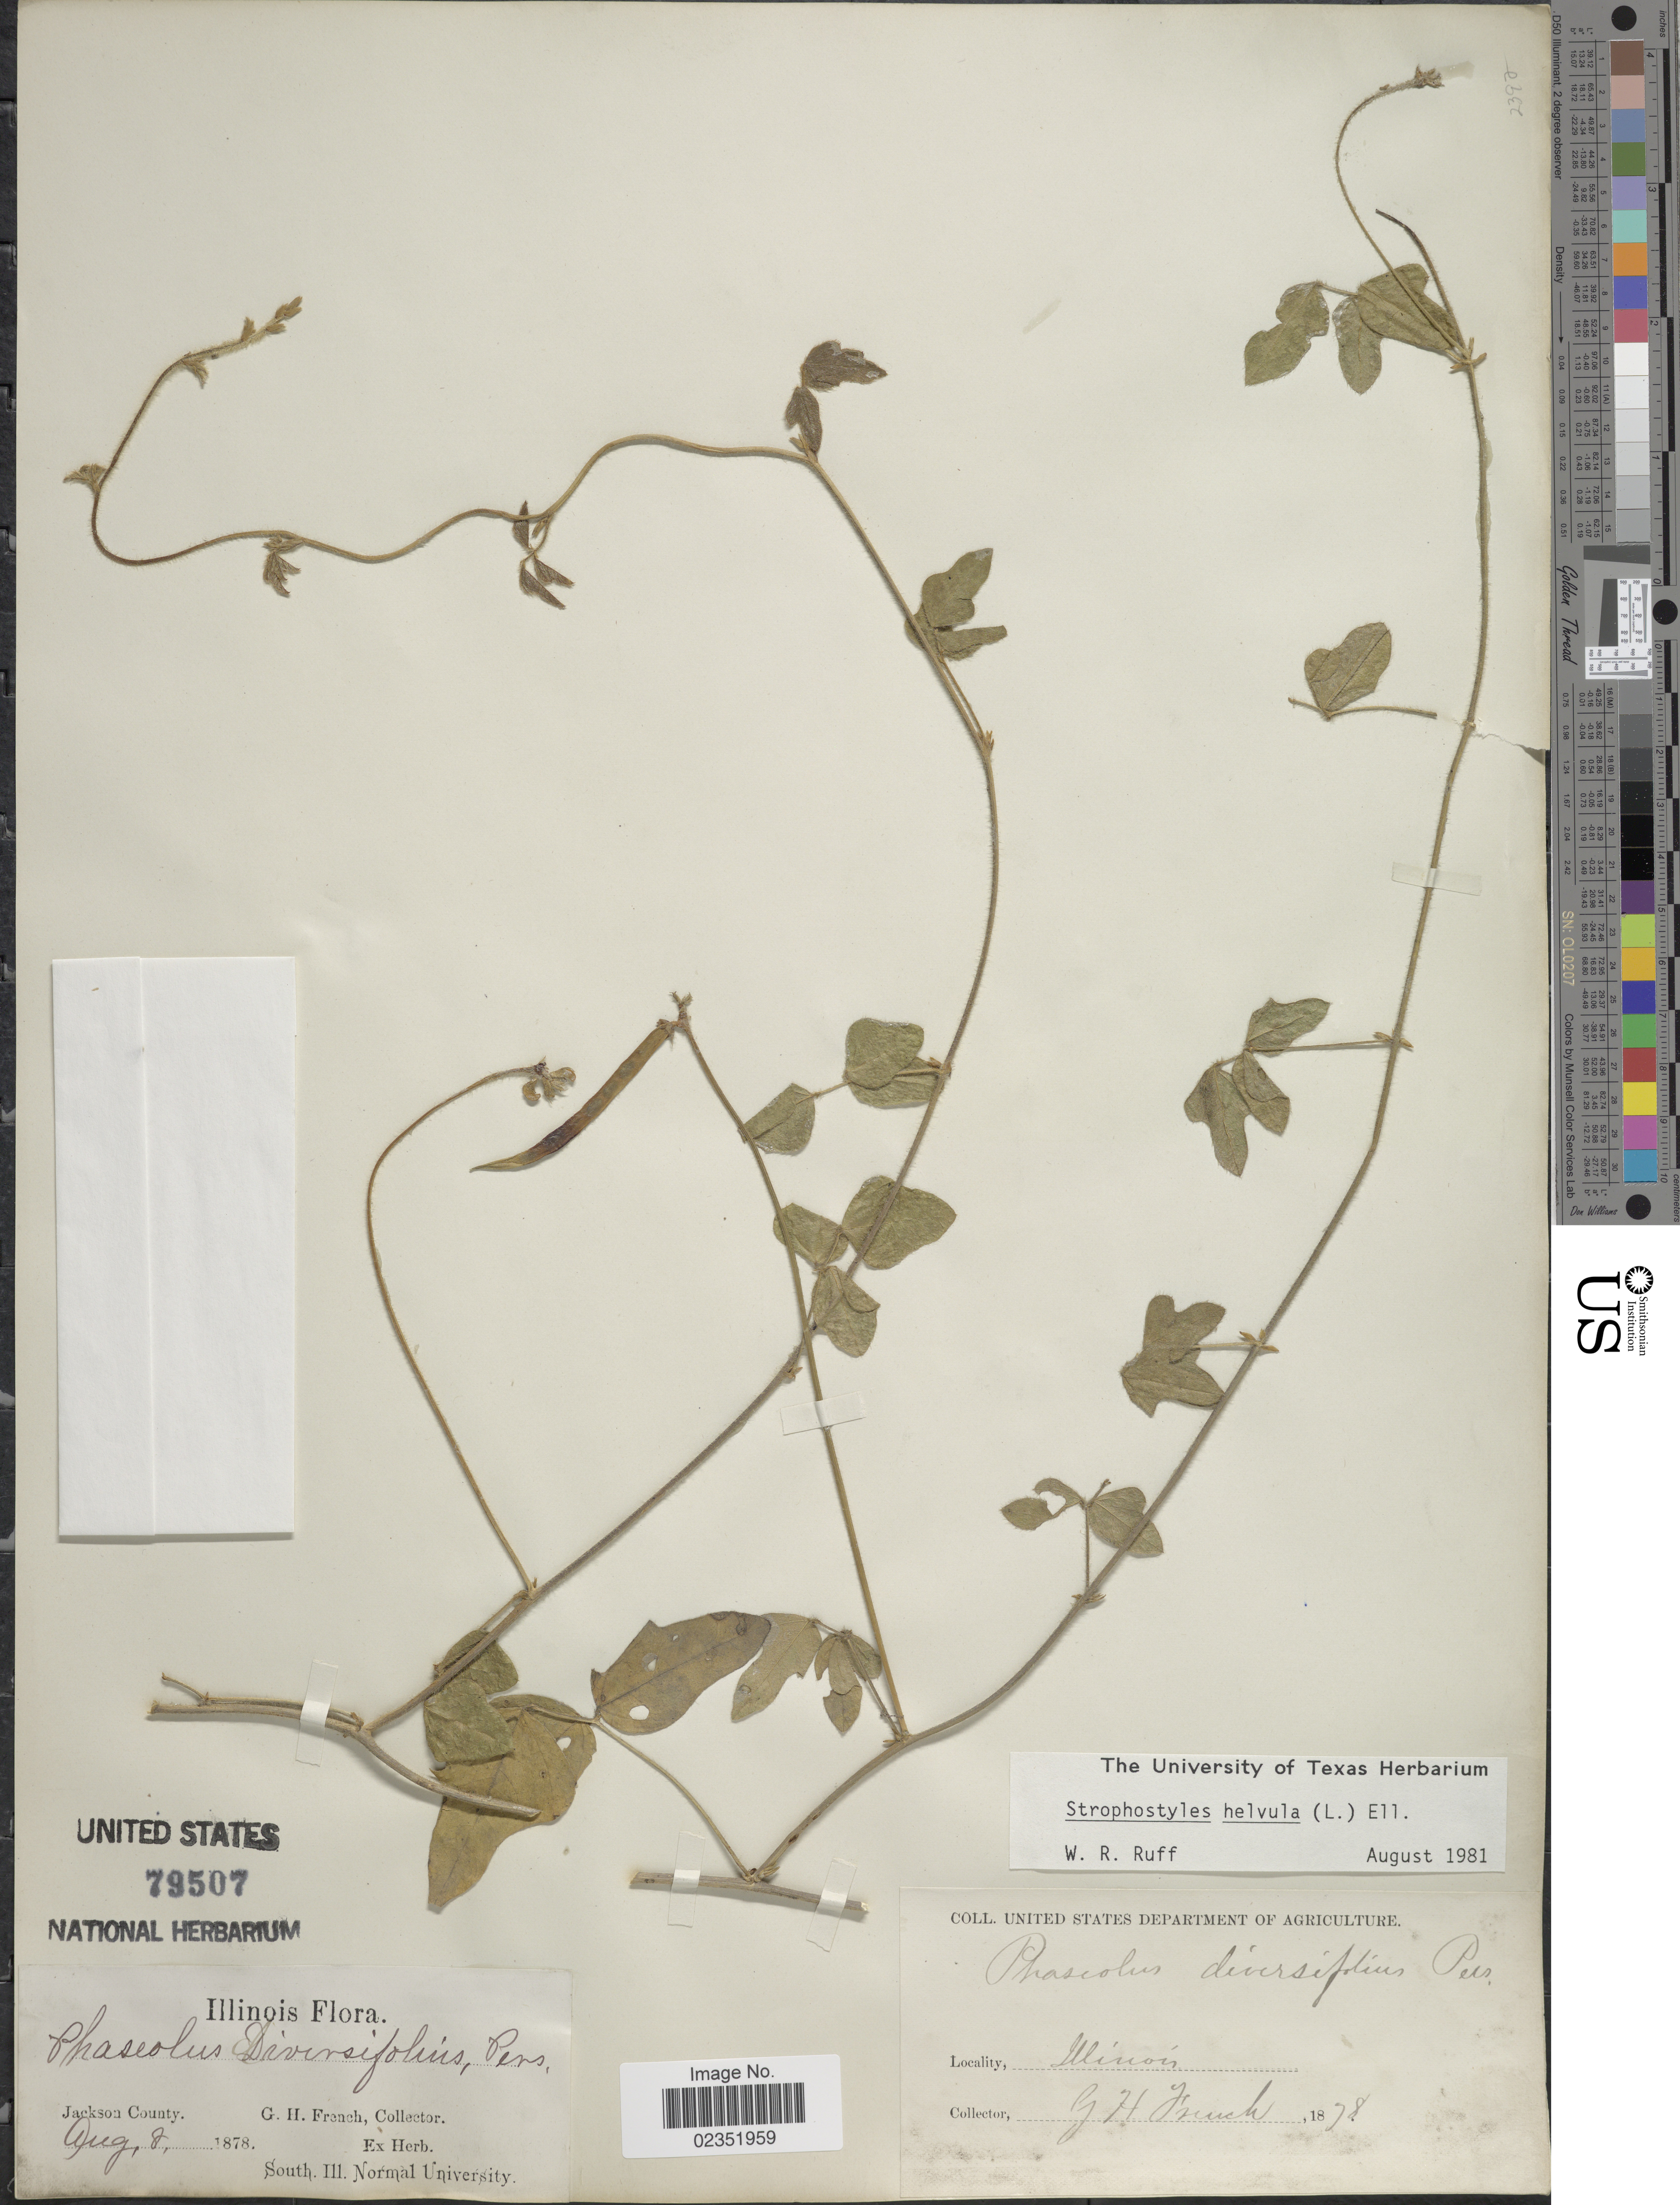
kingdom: Plantae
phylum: Tracheophyta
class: Magnoliopsida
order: Fabales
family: Fabaceae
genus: Strophostyles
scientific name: Strophostyles helvola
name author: (L.) Elliott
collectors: G. H. French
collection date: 1878-08-08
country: United States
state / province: Illinois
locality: Jackson County.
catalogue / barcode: US 79507